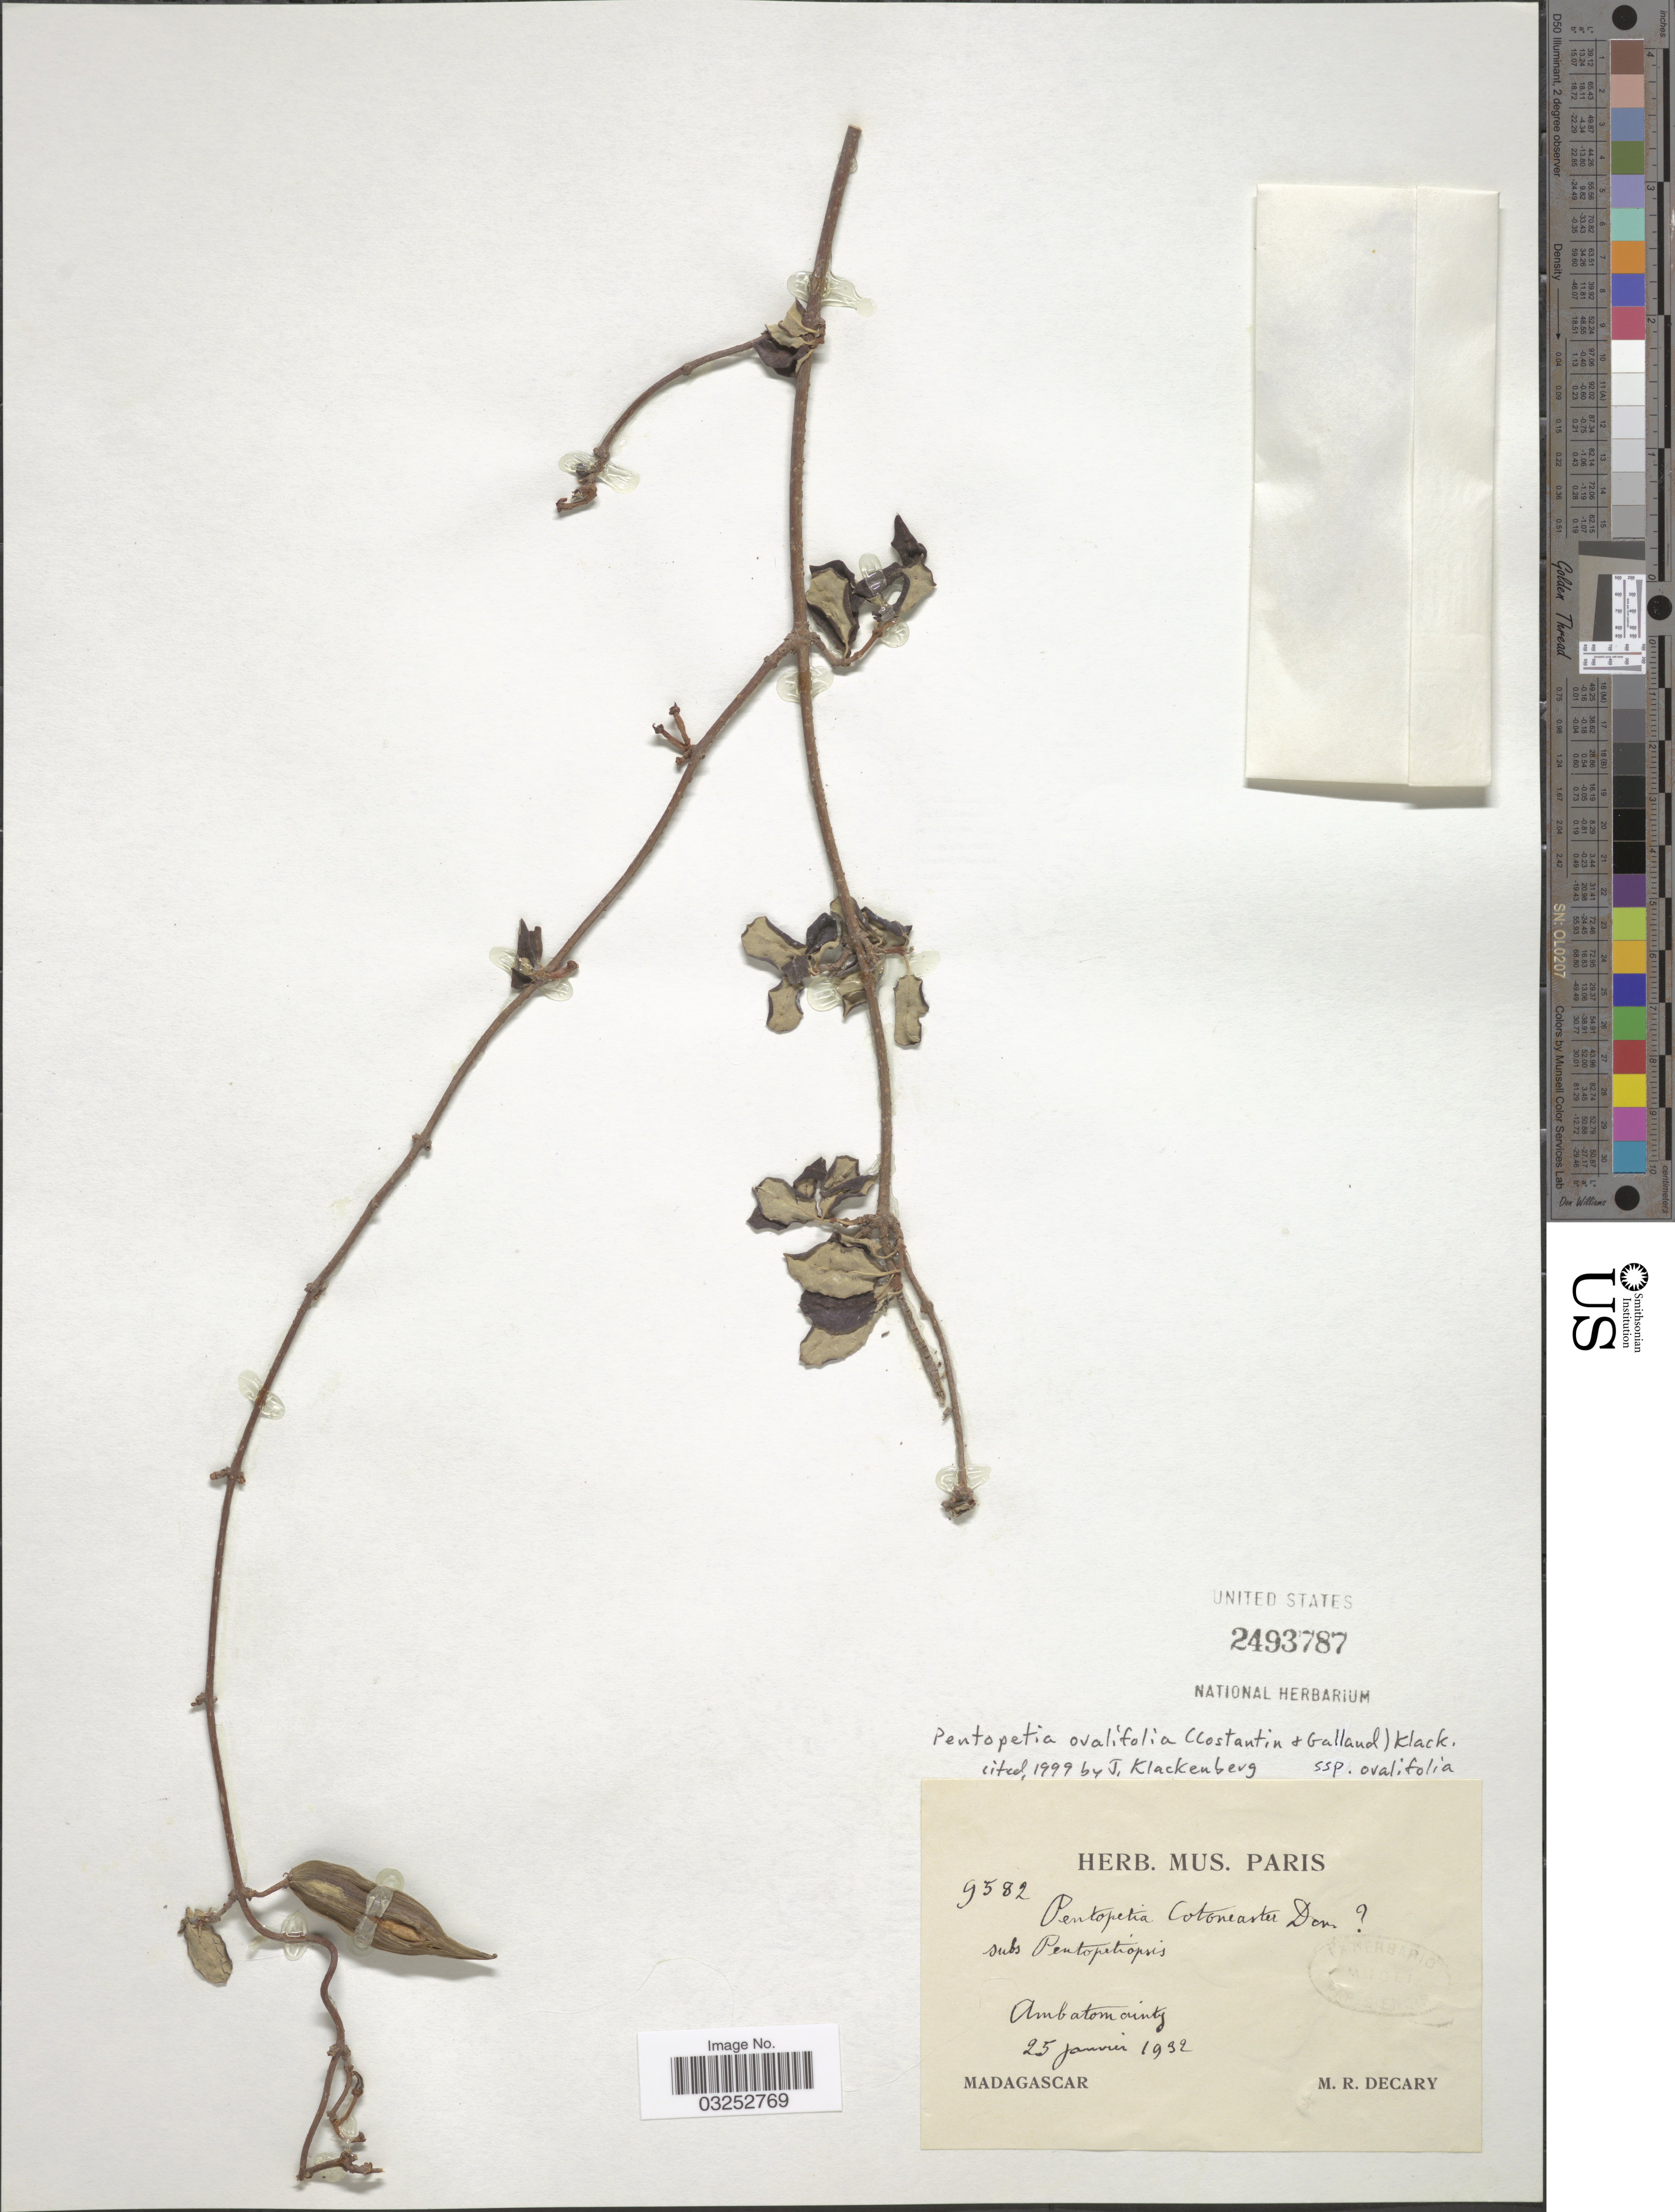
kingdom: Plantae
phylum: Tracheophyta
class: Magnoliopsida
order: Gentianales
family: Apocynaceae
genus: Pentopetia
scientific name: Pentopetia ovalifolia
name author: (Constantin & Gallaud) Klack.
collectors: R. Decary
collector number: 9582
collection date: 1932-01-25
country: Madagascar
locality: Ambatomainty.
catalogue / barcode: US 2493787